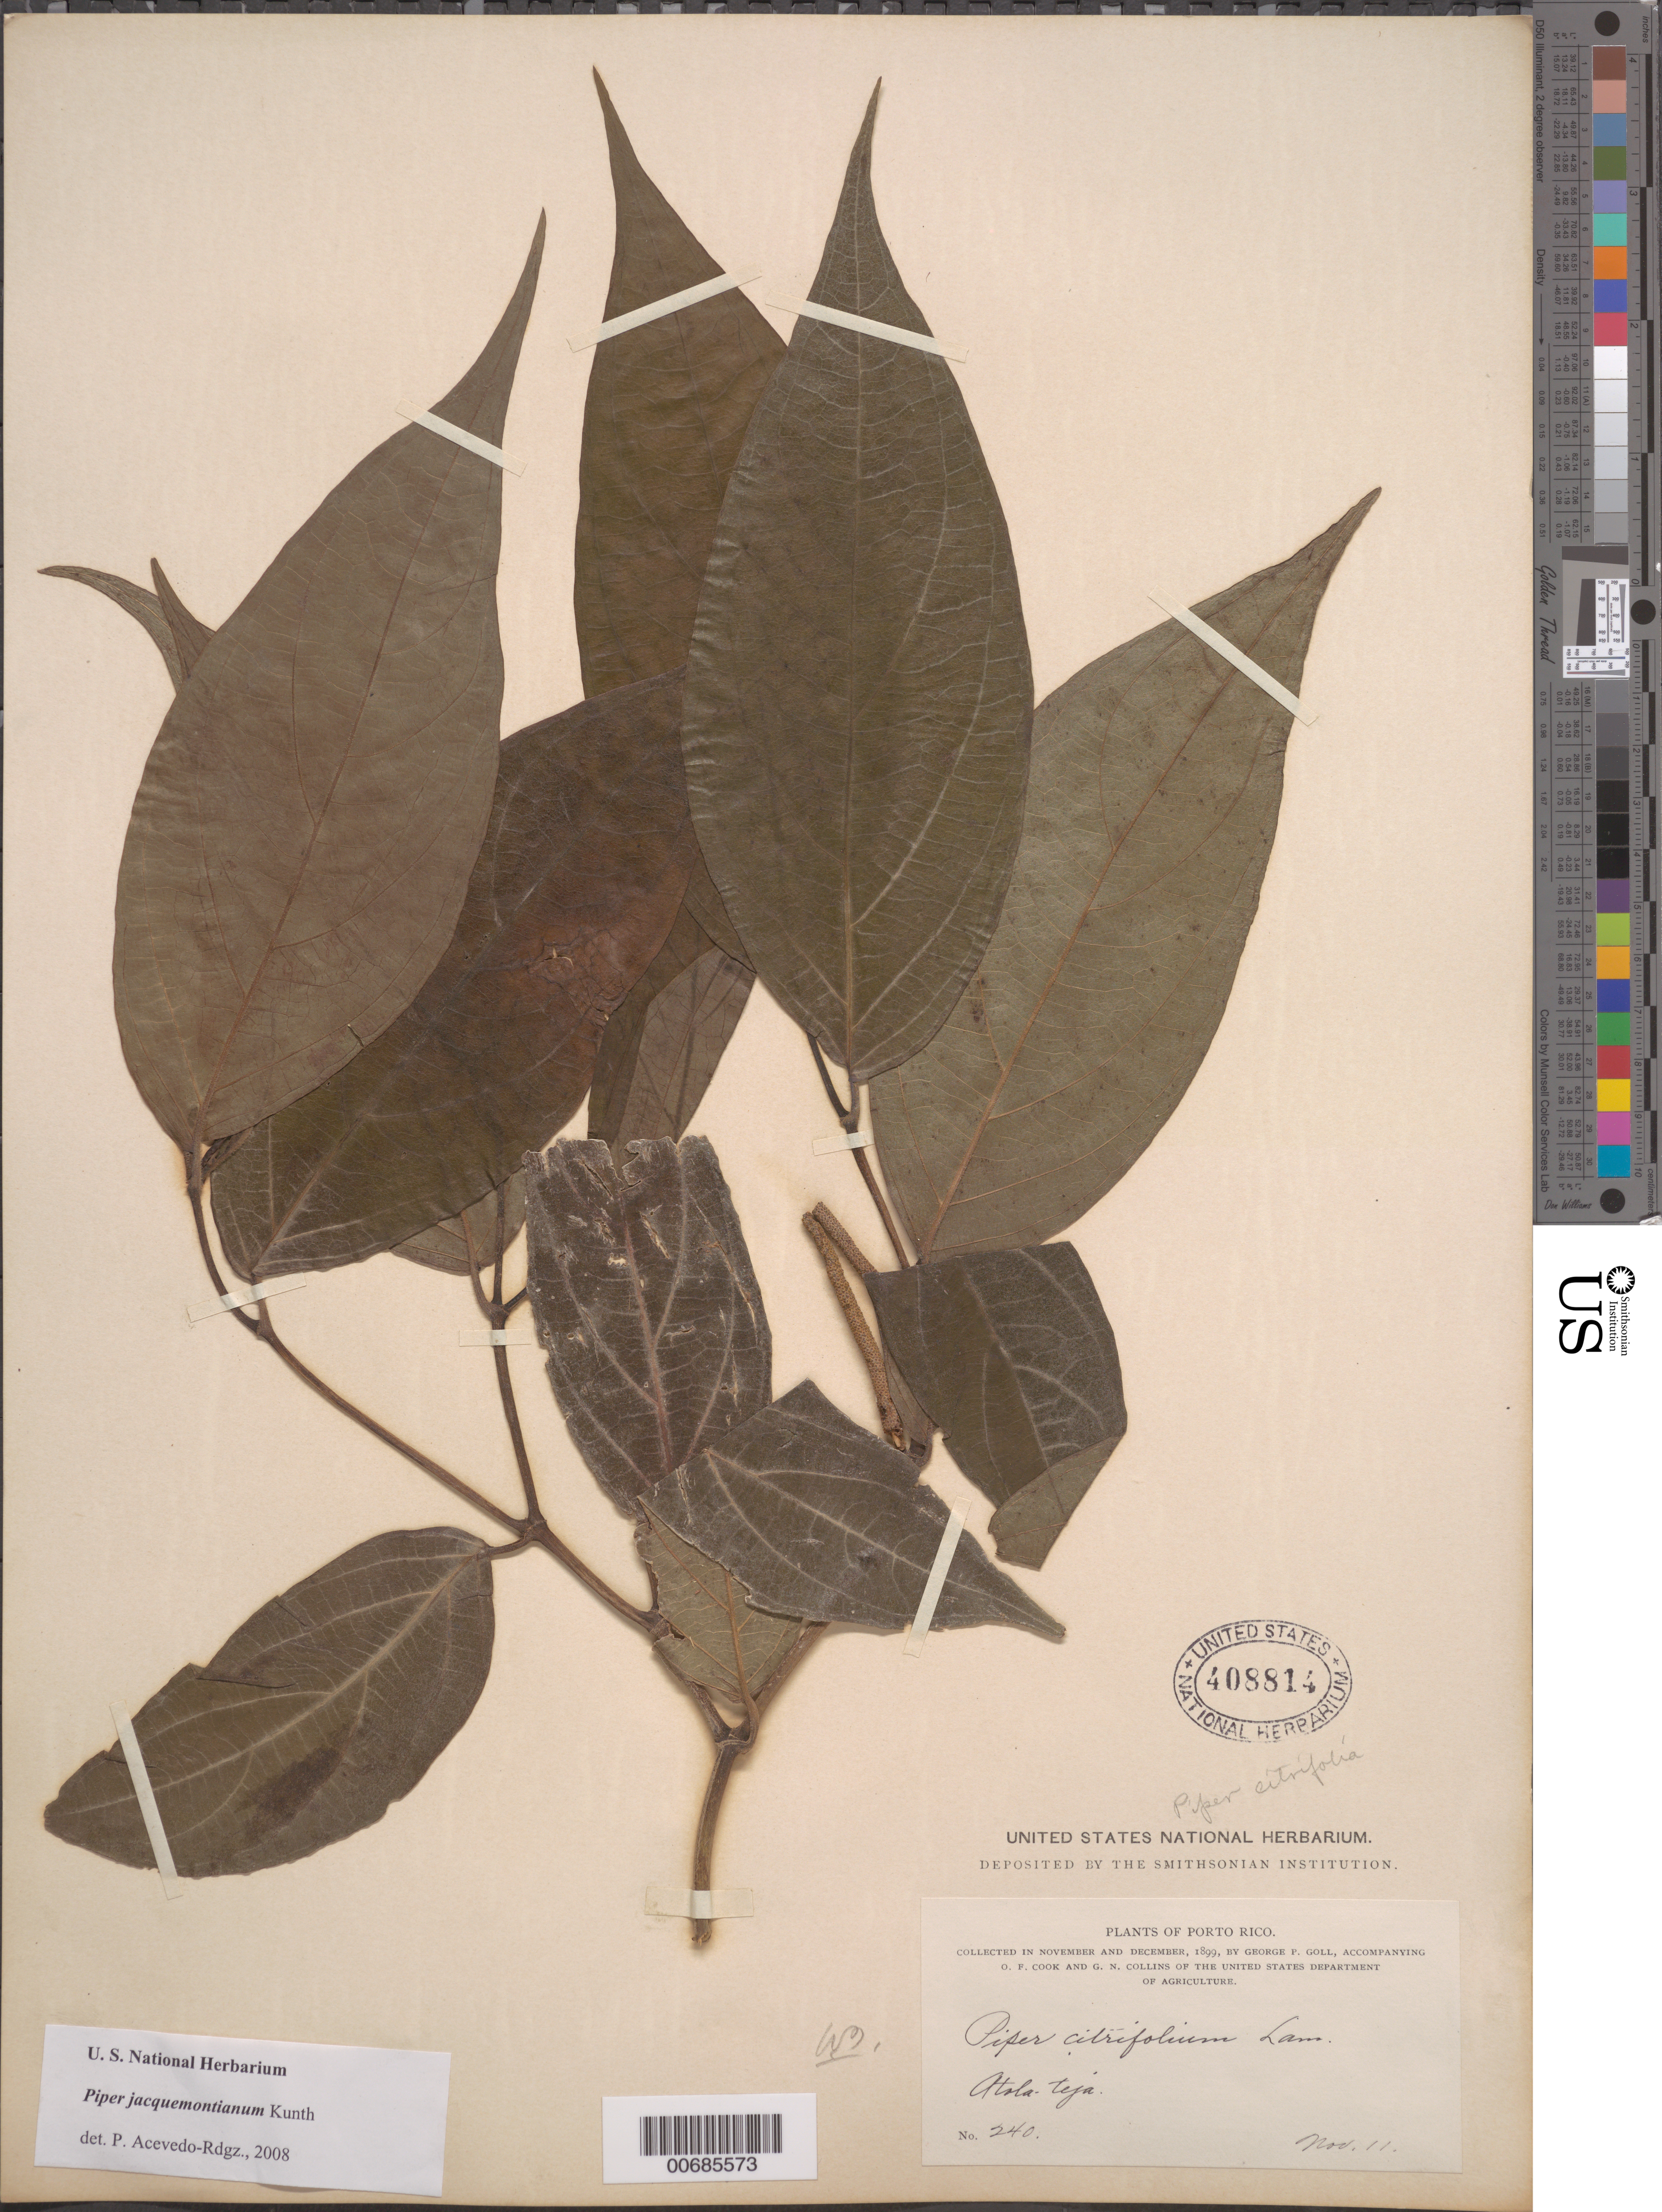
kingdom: Plantae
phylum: Tracheophyta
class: Magnoliopsida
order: Piperales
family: Piperaceae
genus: Piper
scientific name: Piper citrifolium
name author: Lam.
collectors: G. Goll, O. F. Cook & G. Collins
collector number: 240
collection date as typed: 11 Nov 1899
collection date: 1899-11-11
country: Puerto Rico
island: Greater Antilles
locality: Atala teya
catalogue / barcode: US 408814